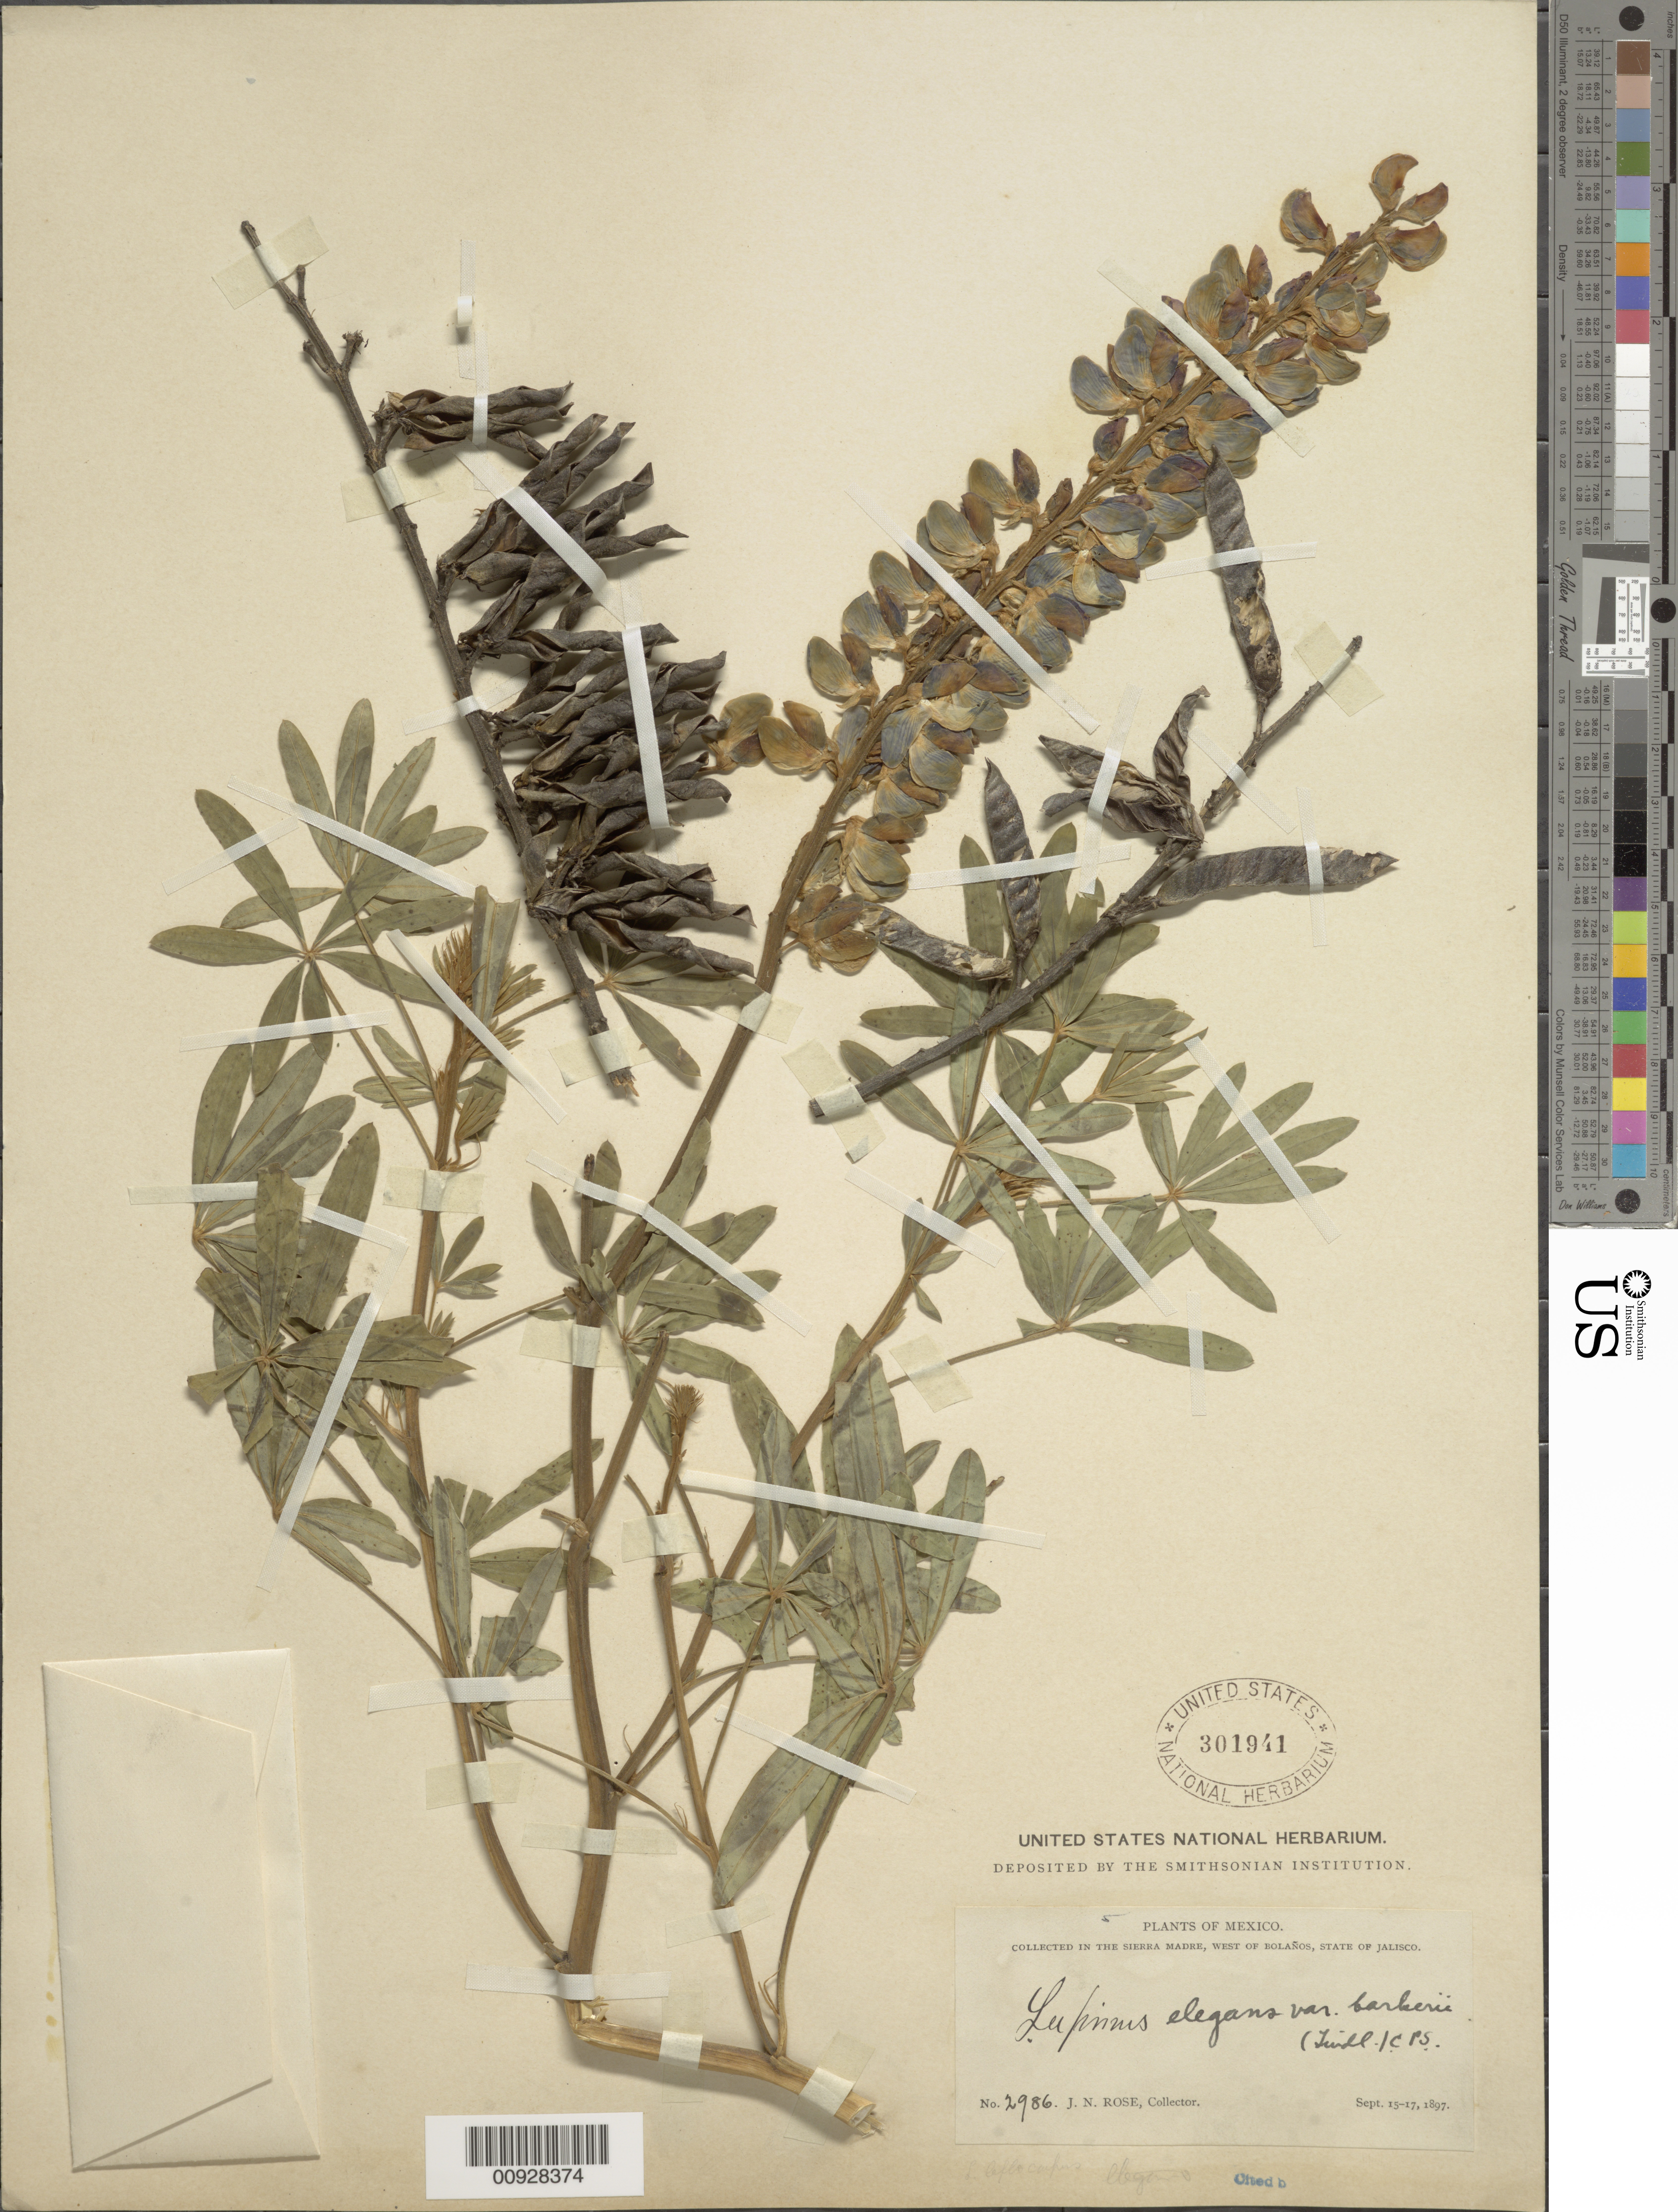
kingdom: Plantae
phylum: Tracheophyta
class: Magnoliopsida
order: Fabales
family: Fabaceae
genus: Lupinus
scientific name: Lupinus elegans var. barkeri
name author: (Lindl.) C.P. Sm.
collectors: J. N. Rose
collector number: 2986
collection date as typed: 15 Sep 1897 to 17 Sep 1897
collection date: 1897-09-15/1897-09-17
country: Mexico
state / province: Jalisco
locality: In the Sierra Madre, West of Bolaños, State of Jalisco.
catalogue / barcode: US 301941